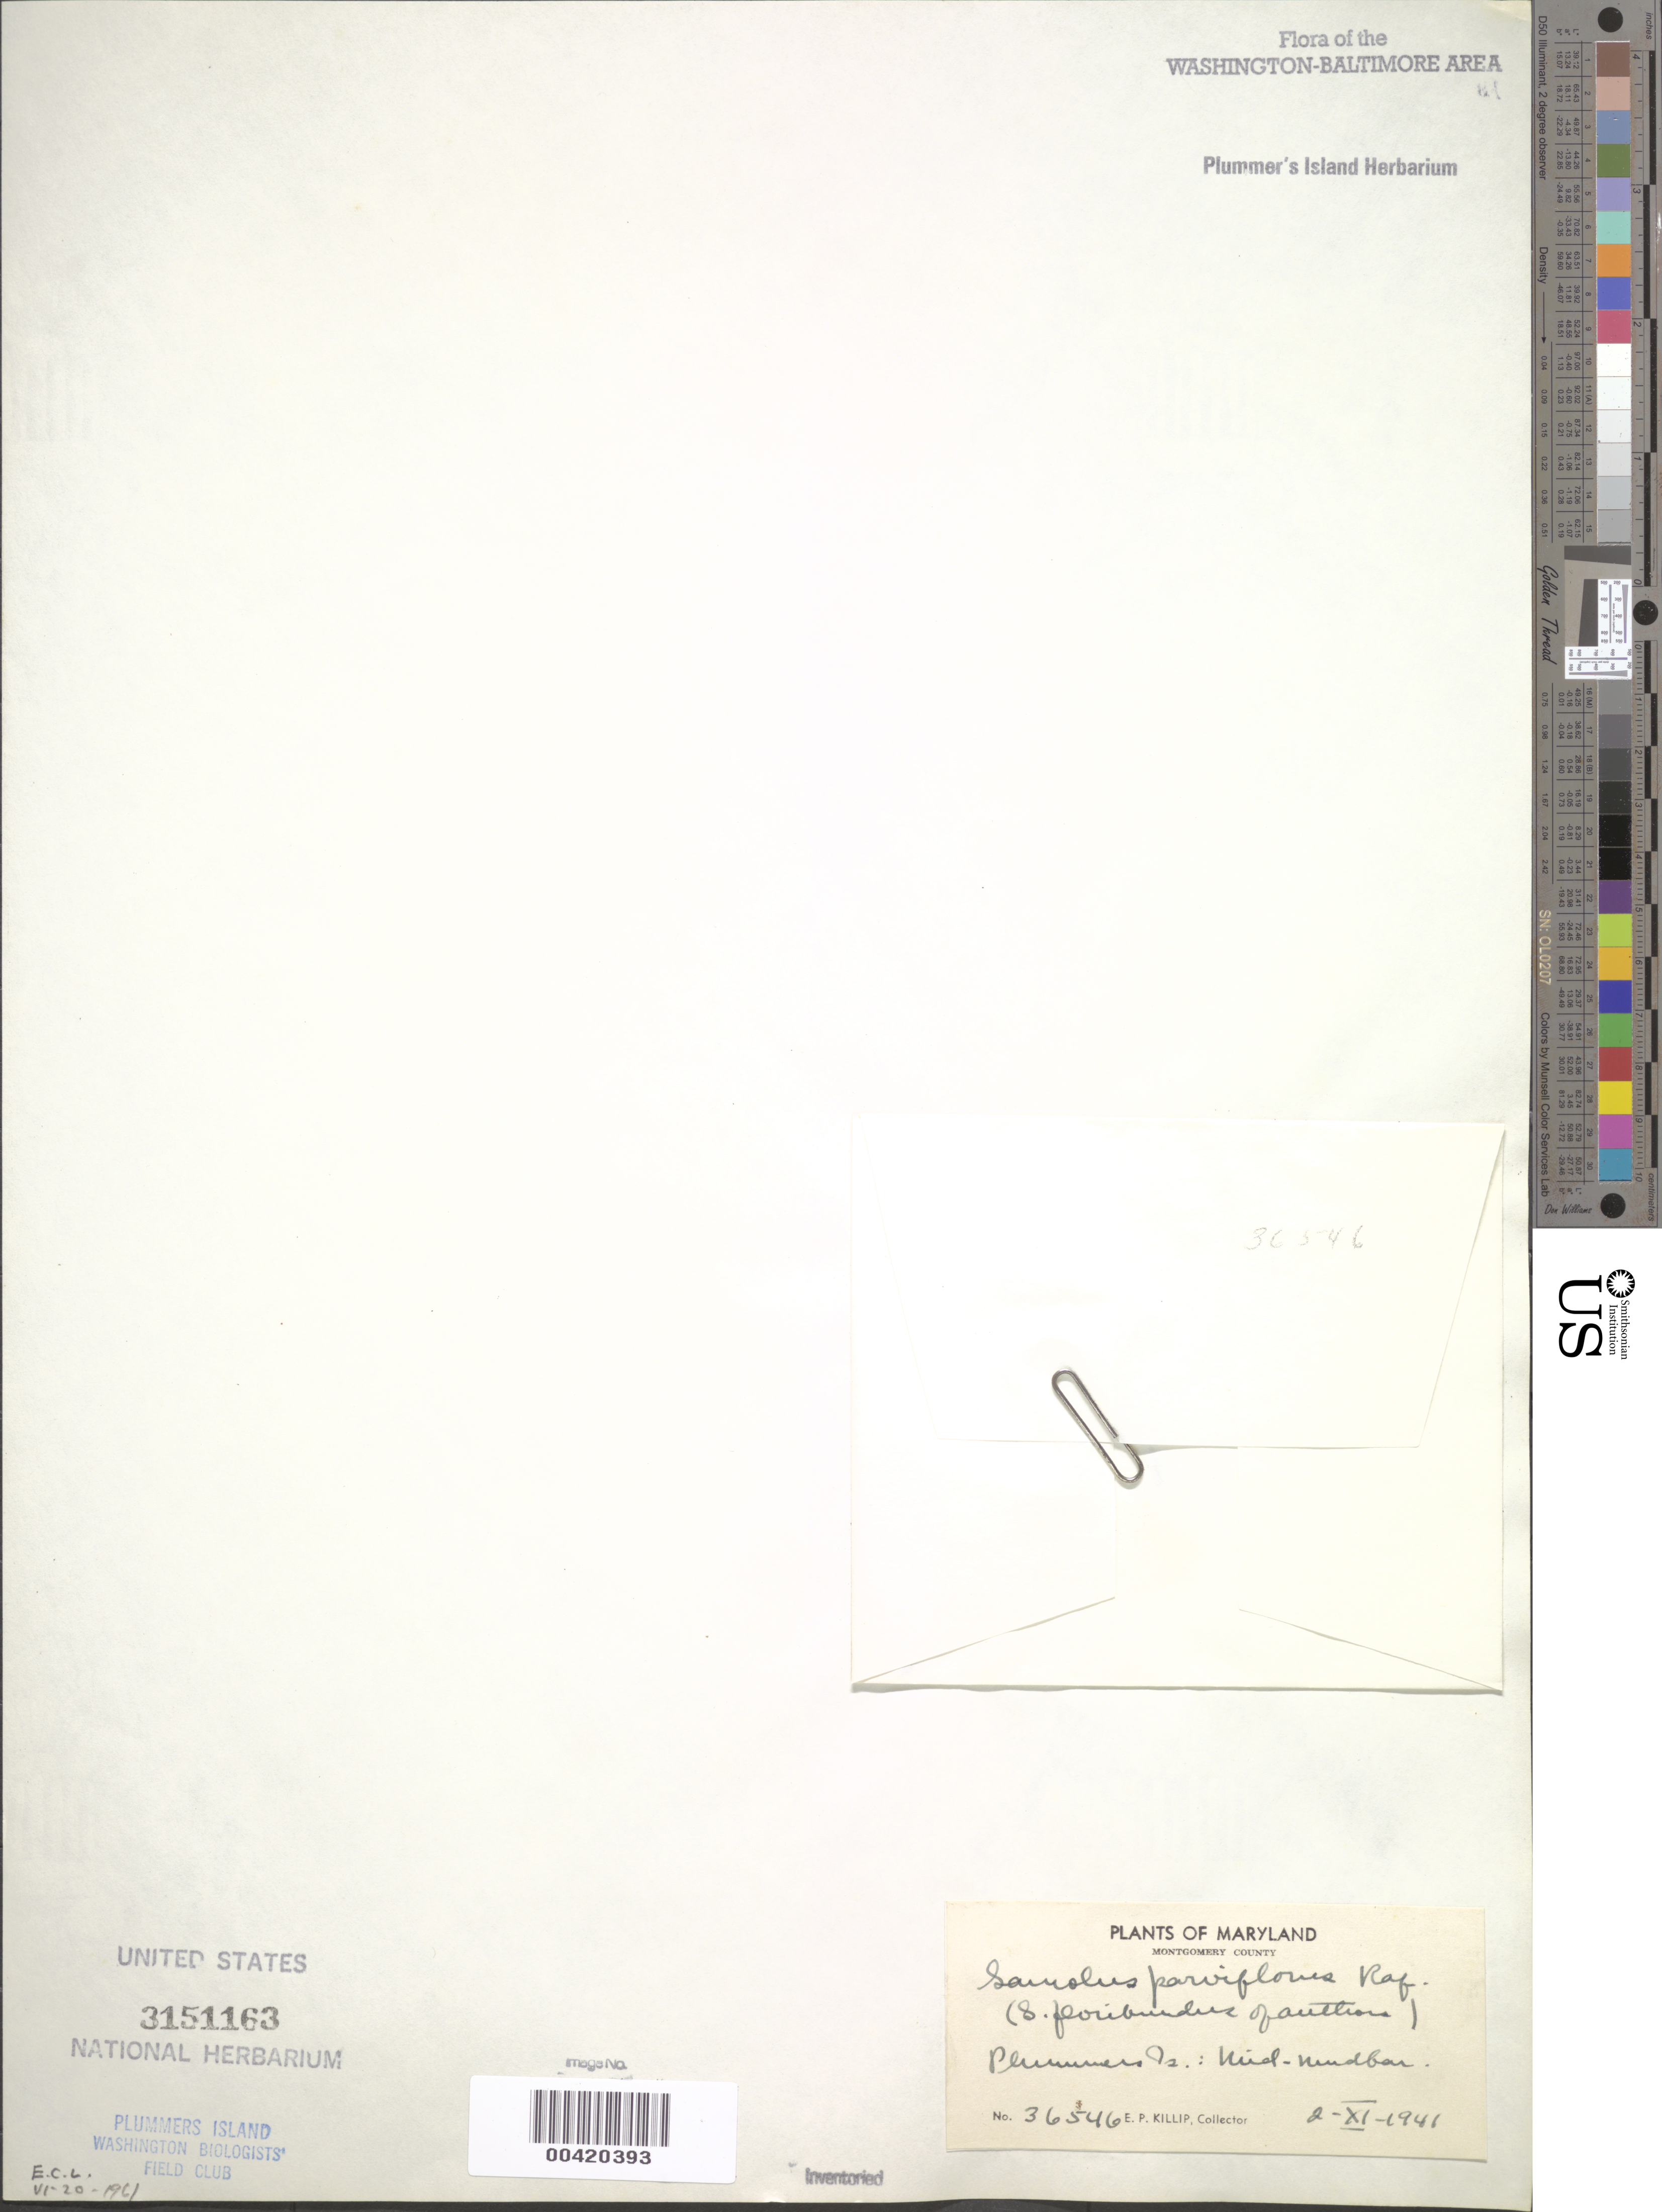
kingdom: Plantae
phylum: Tracheophyta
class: Magnoliopsida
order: Ericales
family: Primulaceae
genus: Samolus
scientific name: Samolus parviflorus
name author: Raf.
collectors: E. P. Killip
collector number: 36546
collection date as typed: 02 Nov 1941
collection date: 1941-11-02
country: United States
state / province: Maryland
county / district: Montgomery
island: Plummers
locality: Plummer's Island; mid-mudbar C. & O. Canal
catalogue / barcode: US 3151163